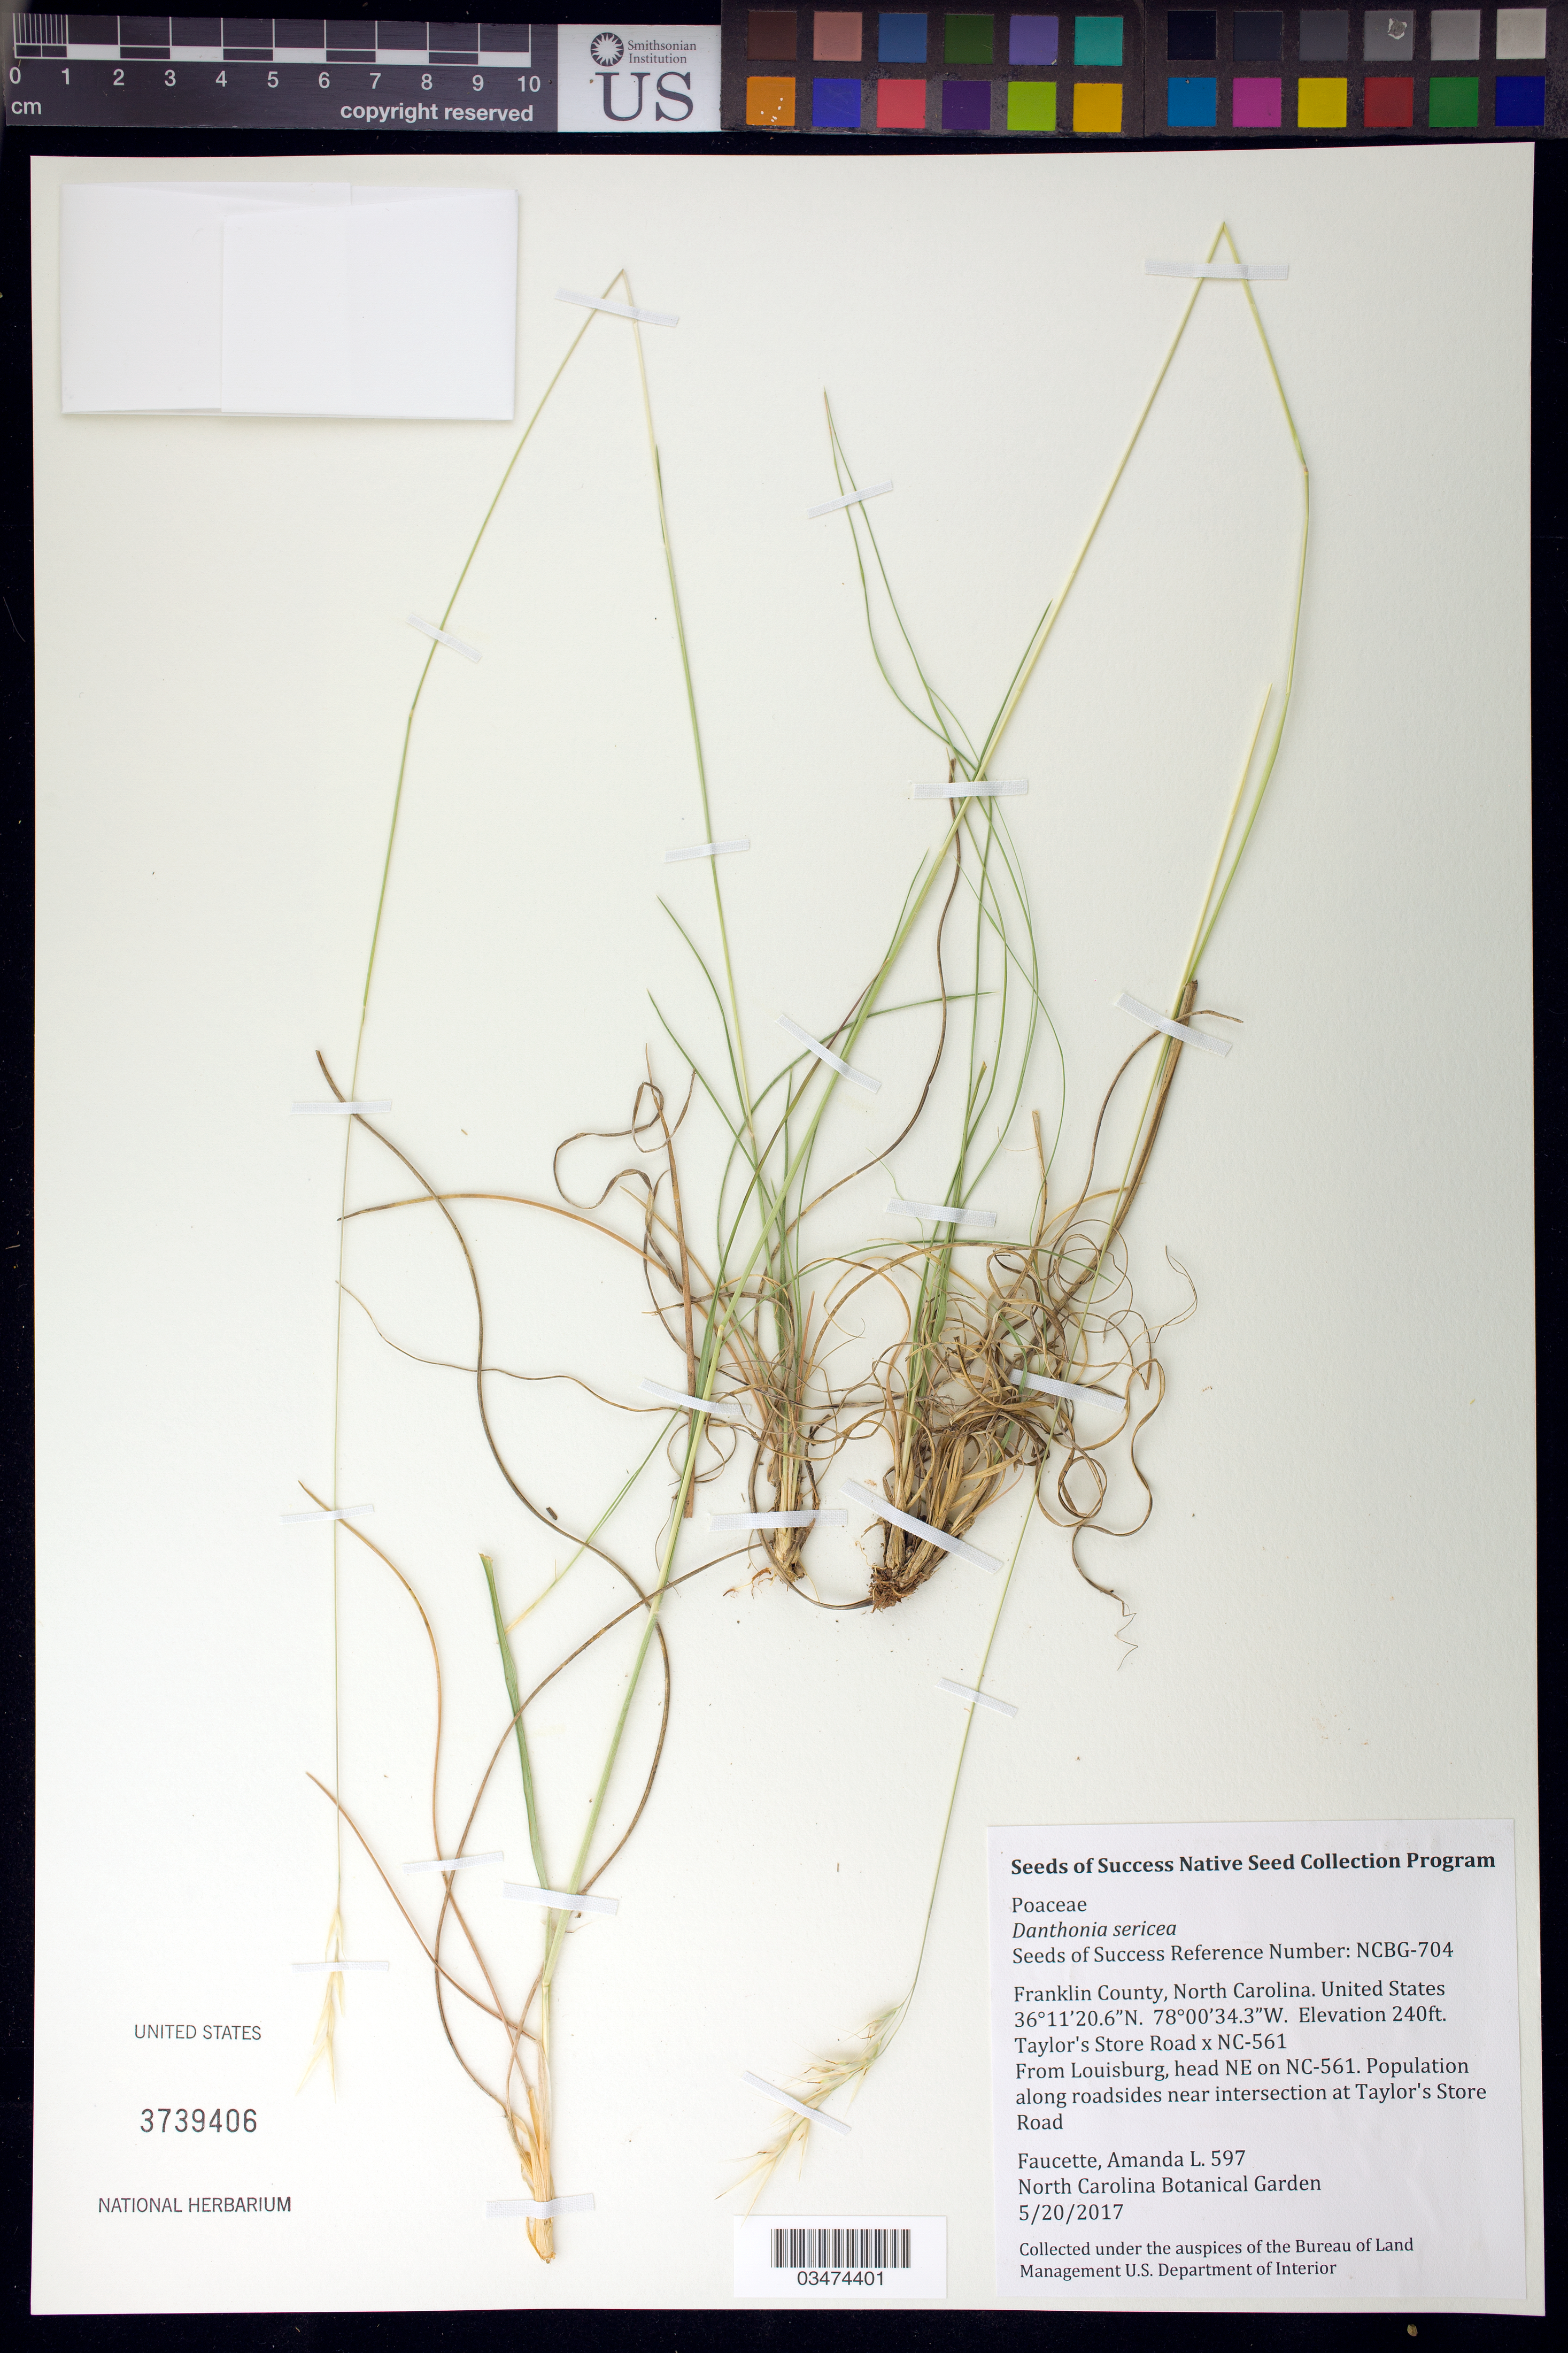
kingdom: Plantae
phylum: Tracheophyta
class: Liliopsida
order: Poales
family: Poaceae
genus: Danthonia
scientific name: Danthonia sericea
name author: Nutt.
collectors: A. Faucette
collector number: NCBG-704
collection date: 2017-05-20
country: United States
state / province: North Carolina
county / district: Franklin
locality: Near intersection at Taylor's Store Rd. and NC 561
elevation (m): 73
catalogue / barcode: US 3739406